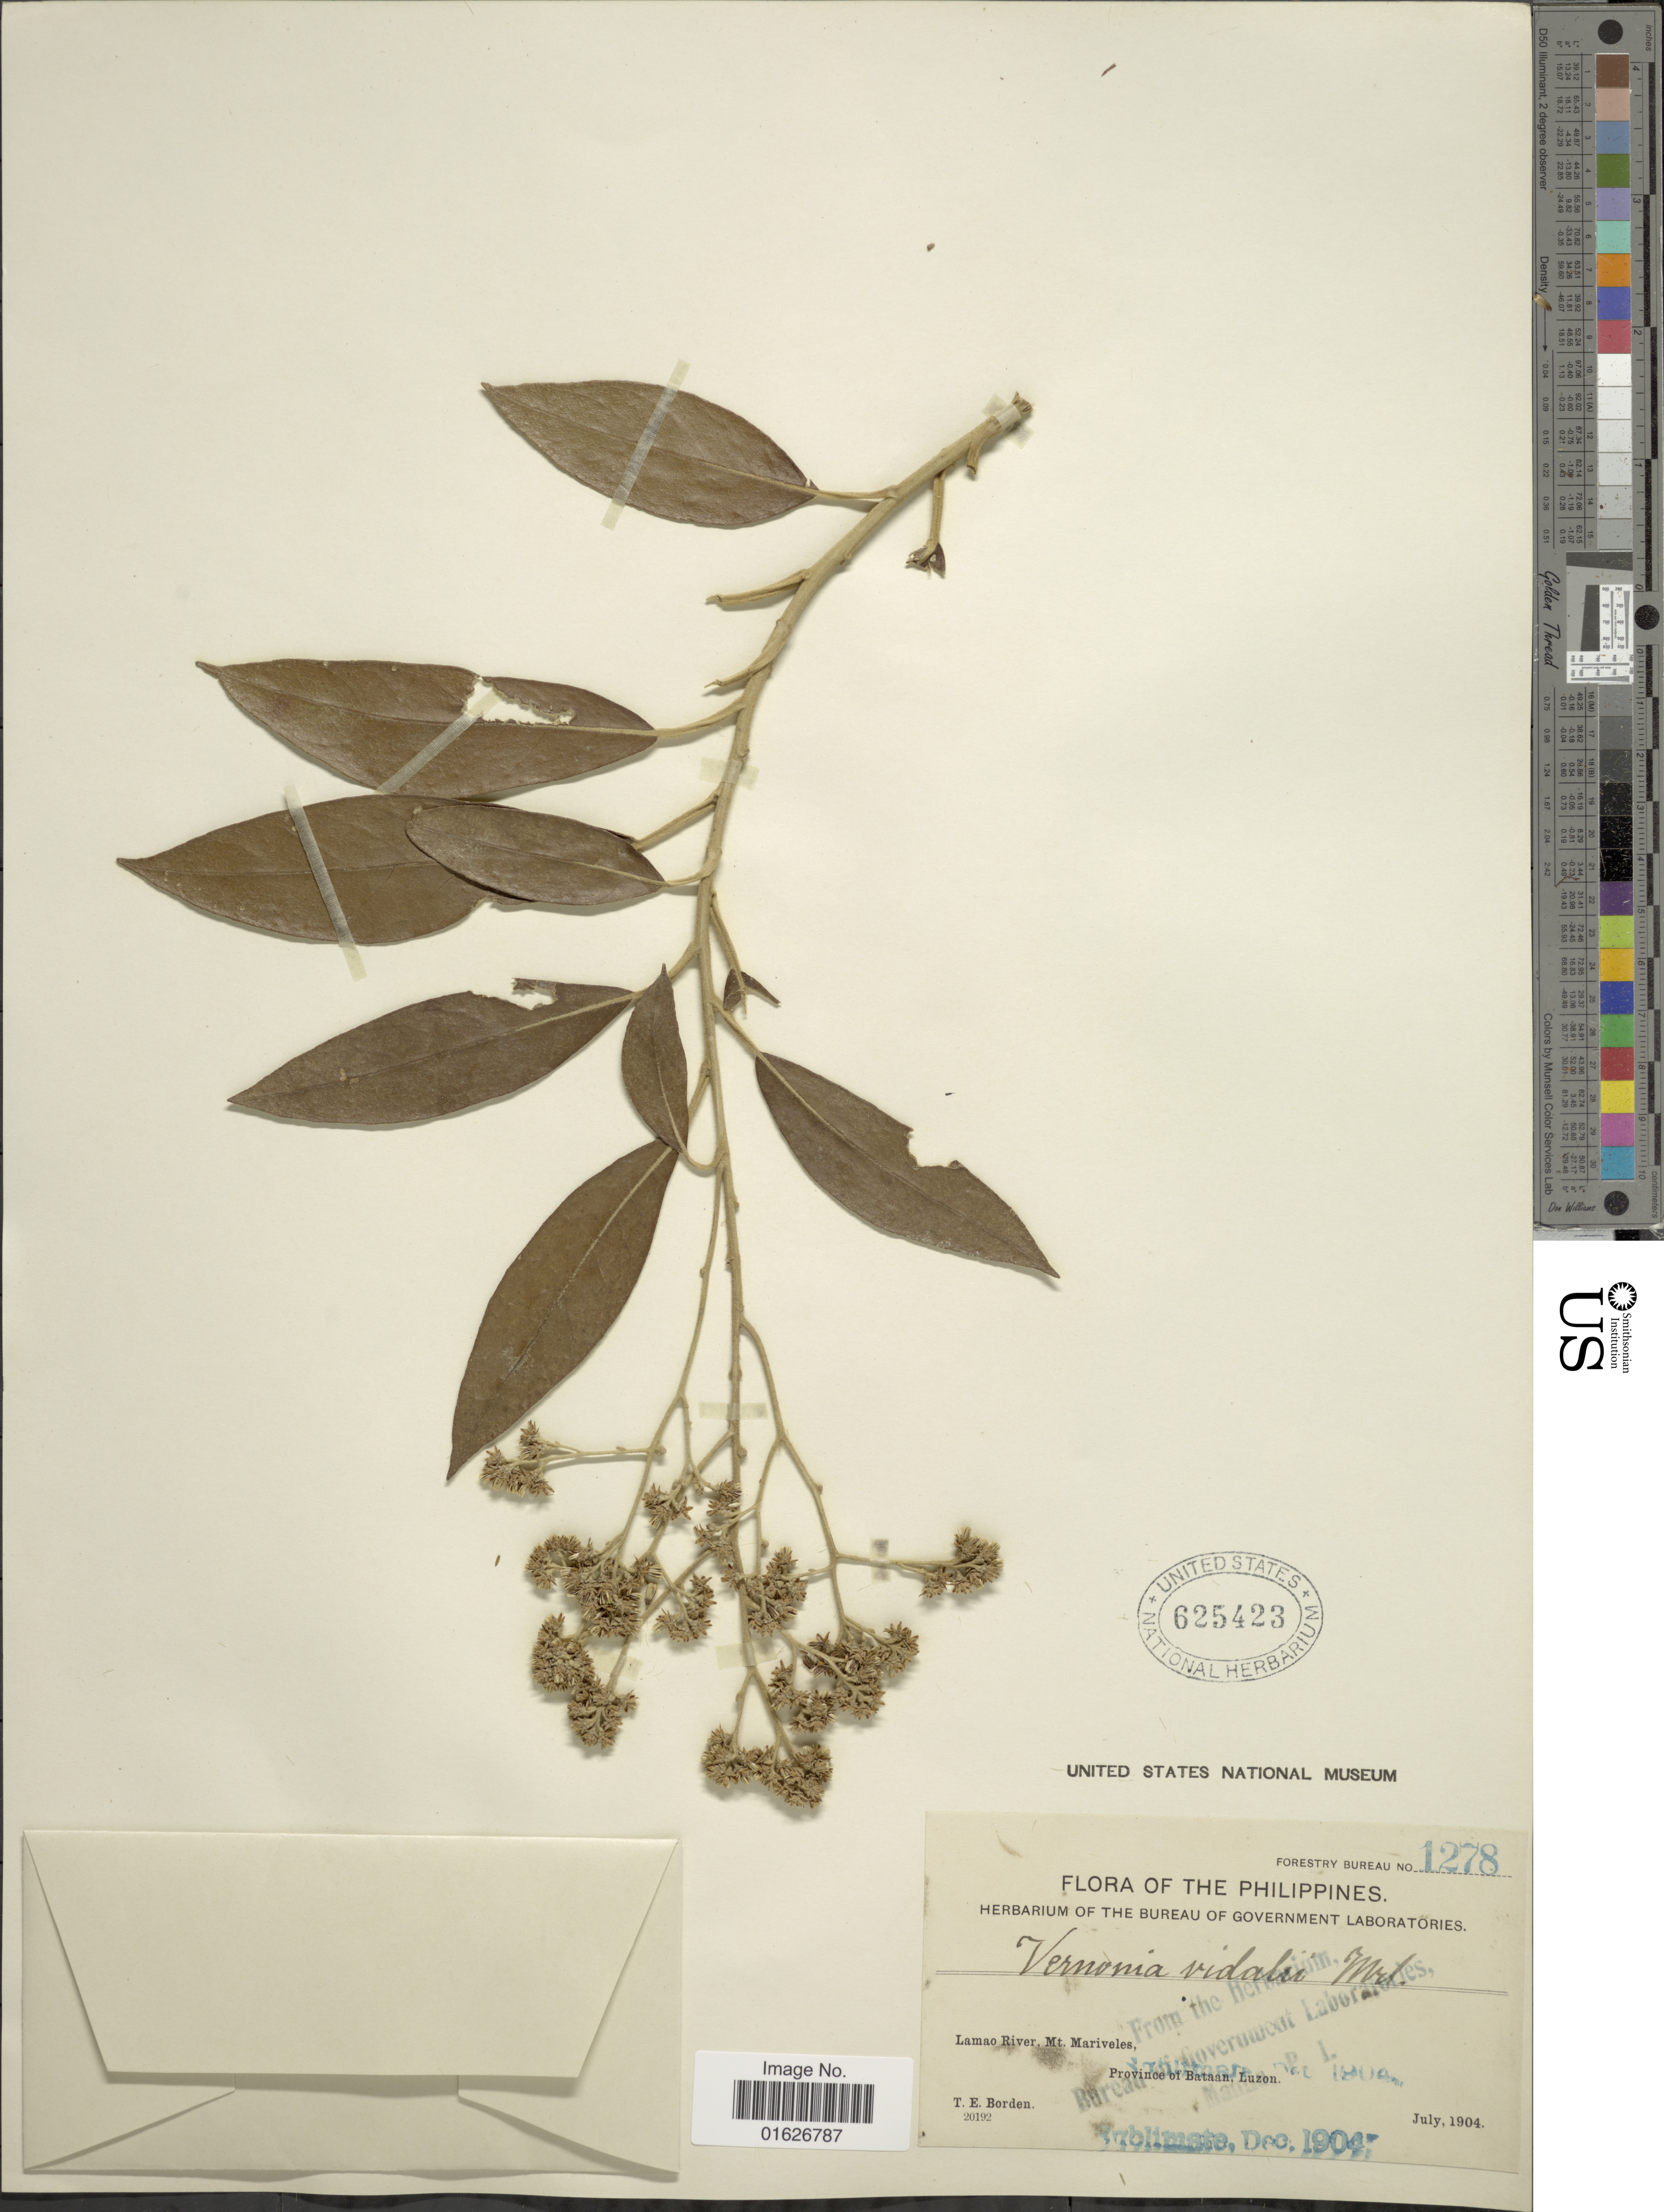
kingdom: Plantae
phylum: Tracheophyta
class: Magnoliopsida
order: Asterales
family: Asteraceae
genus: Strobocalyx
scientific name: Strobocalyx vidalii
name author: (G. Merr.) H. Rob.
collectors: T. E. Borden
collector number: Forestry Bureau 1278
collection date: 1904-07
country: Philippines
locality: Lamao River, Mt. Mariveles, Province of Bataan, Luzon.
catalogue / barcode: US 625423